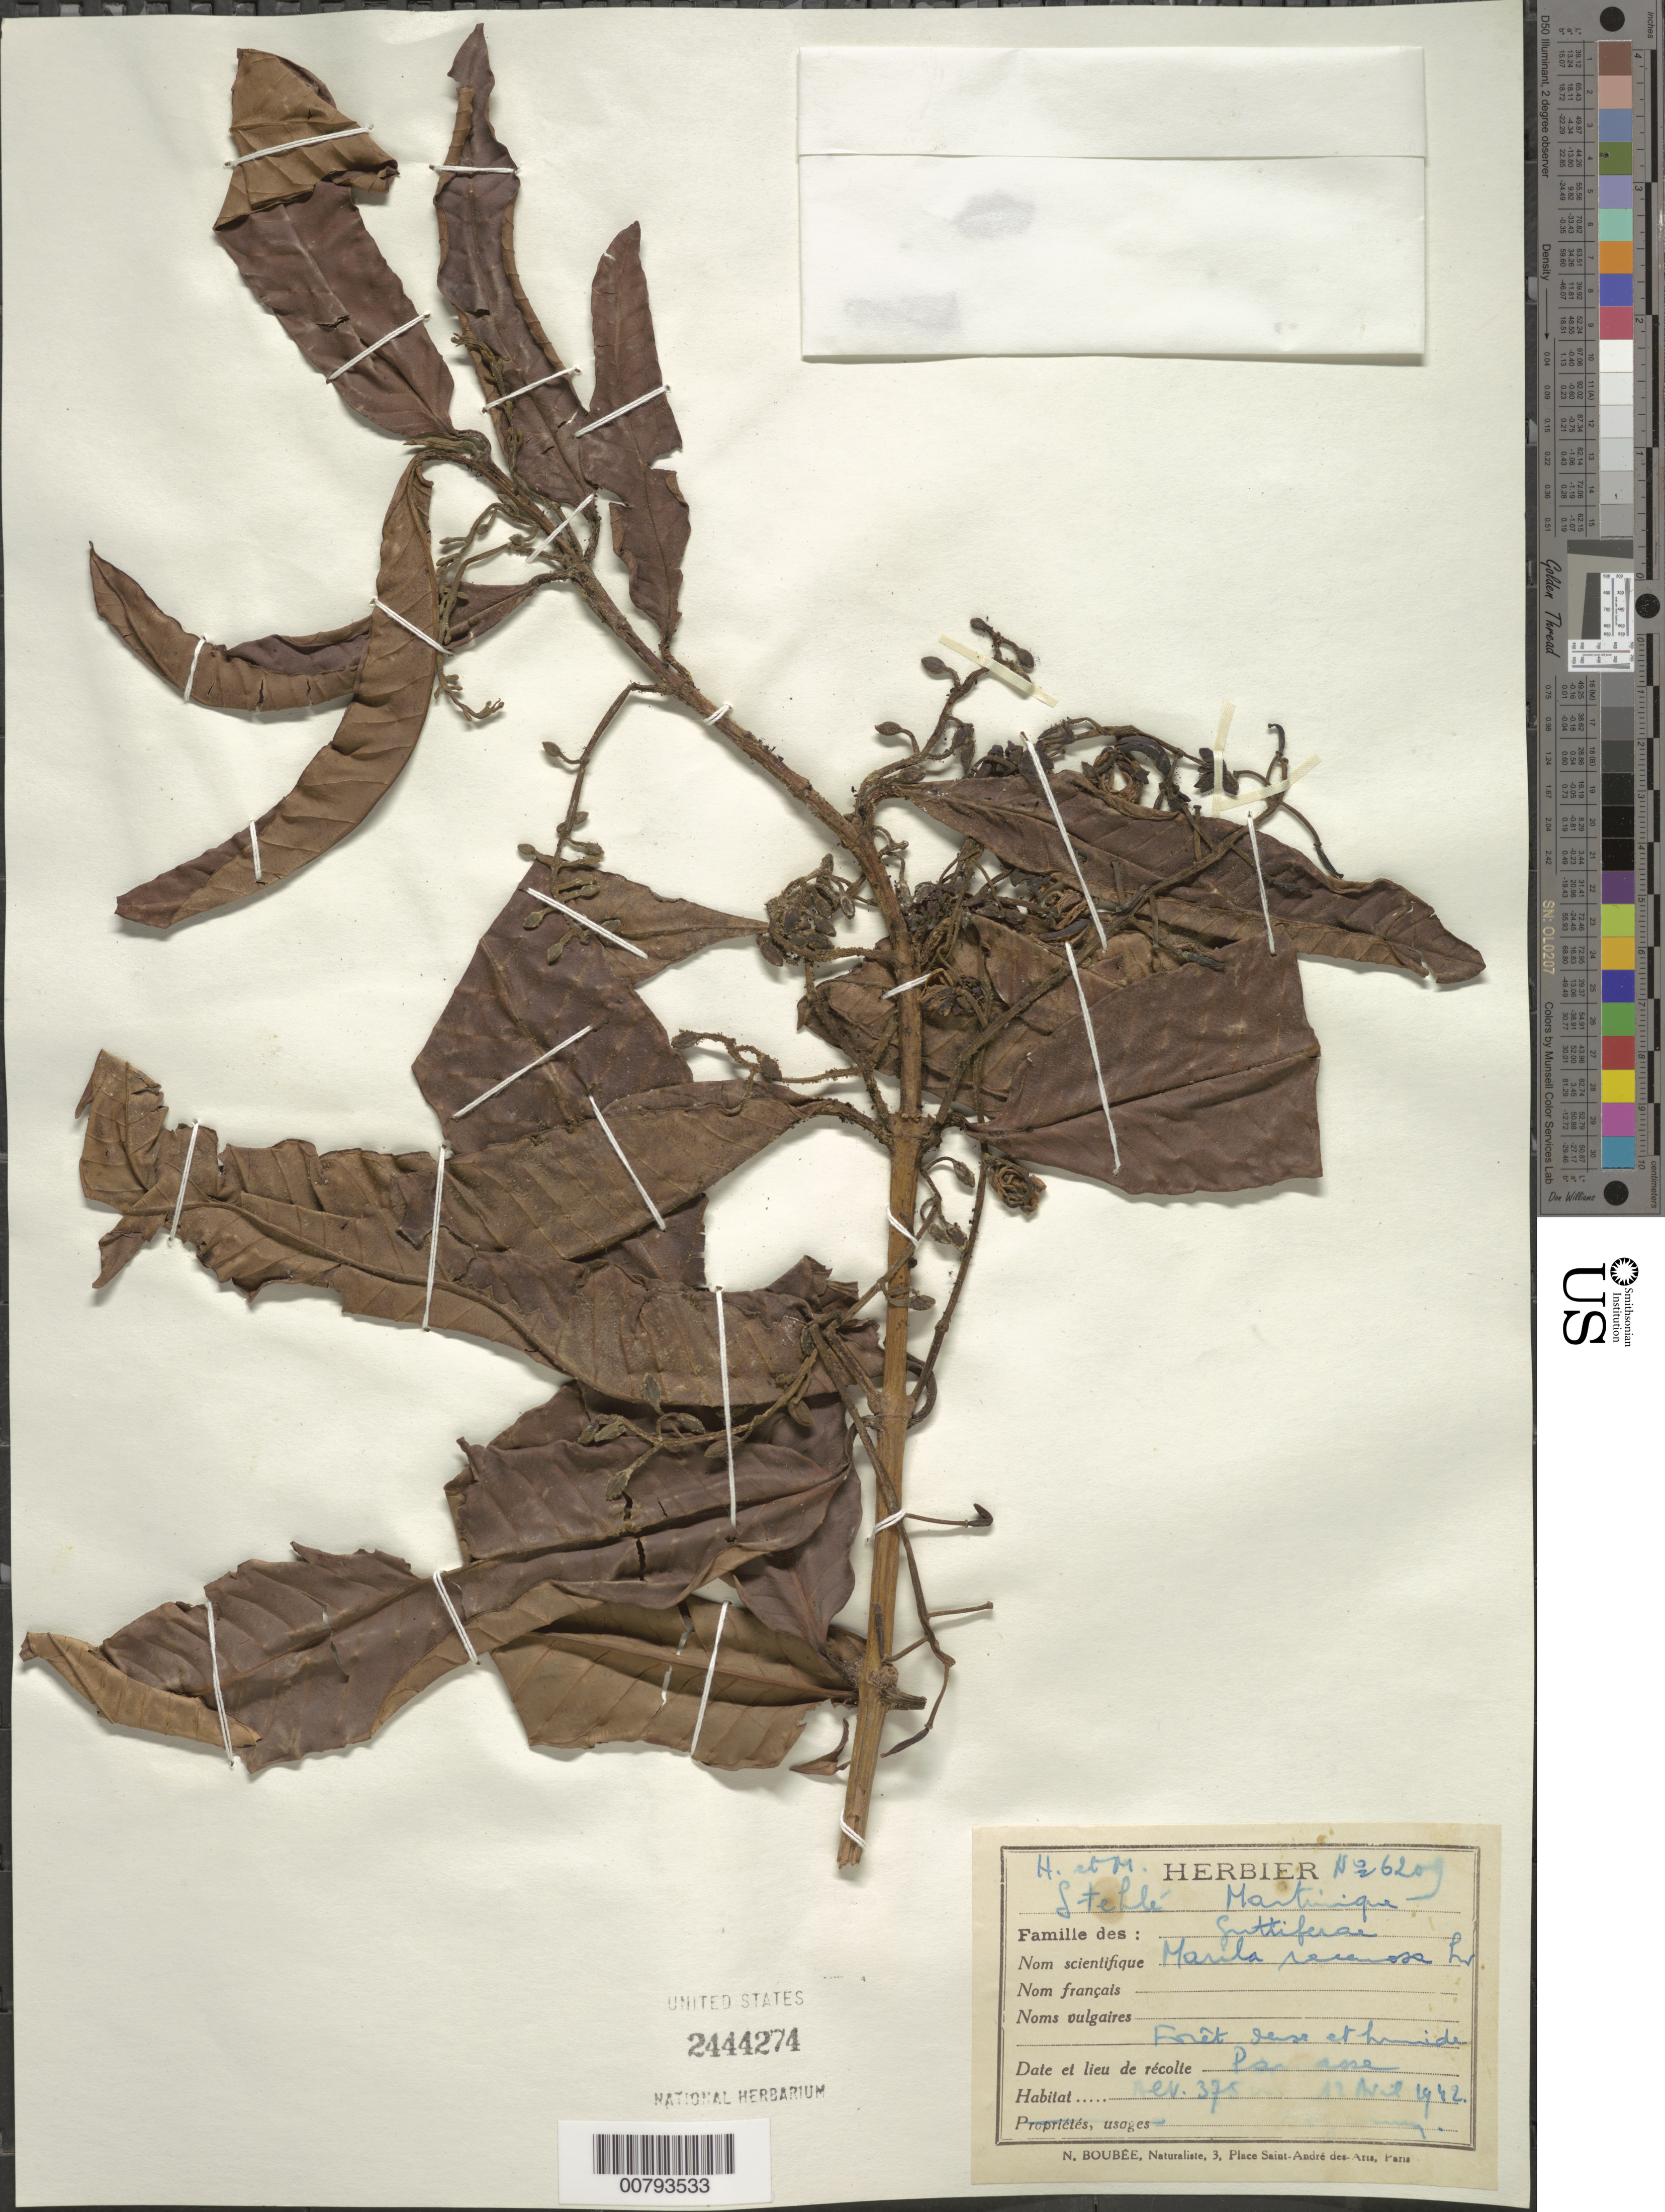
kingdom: Plantae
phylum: Tracheophyta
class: Magnoliopsida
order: Malpighiales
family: Calophyllaceae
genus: Marila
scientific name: Marila racemosa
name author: Sw.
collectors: H. Stehlé & M. Stehlé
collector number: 6209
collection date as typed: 12 Apr 1942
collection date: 1942-04-12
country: Martinique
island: Martinique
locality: Pa---asse (ink washed out)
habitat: Dense rainforest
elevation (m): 375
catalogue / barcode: US 2444274